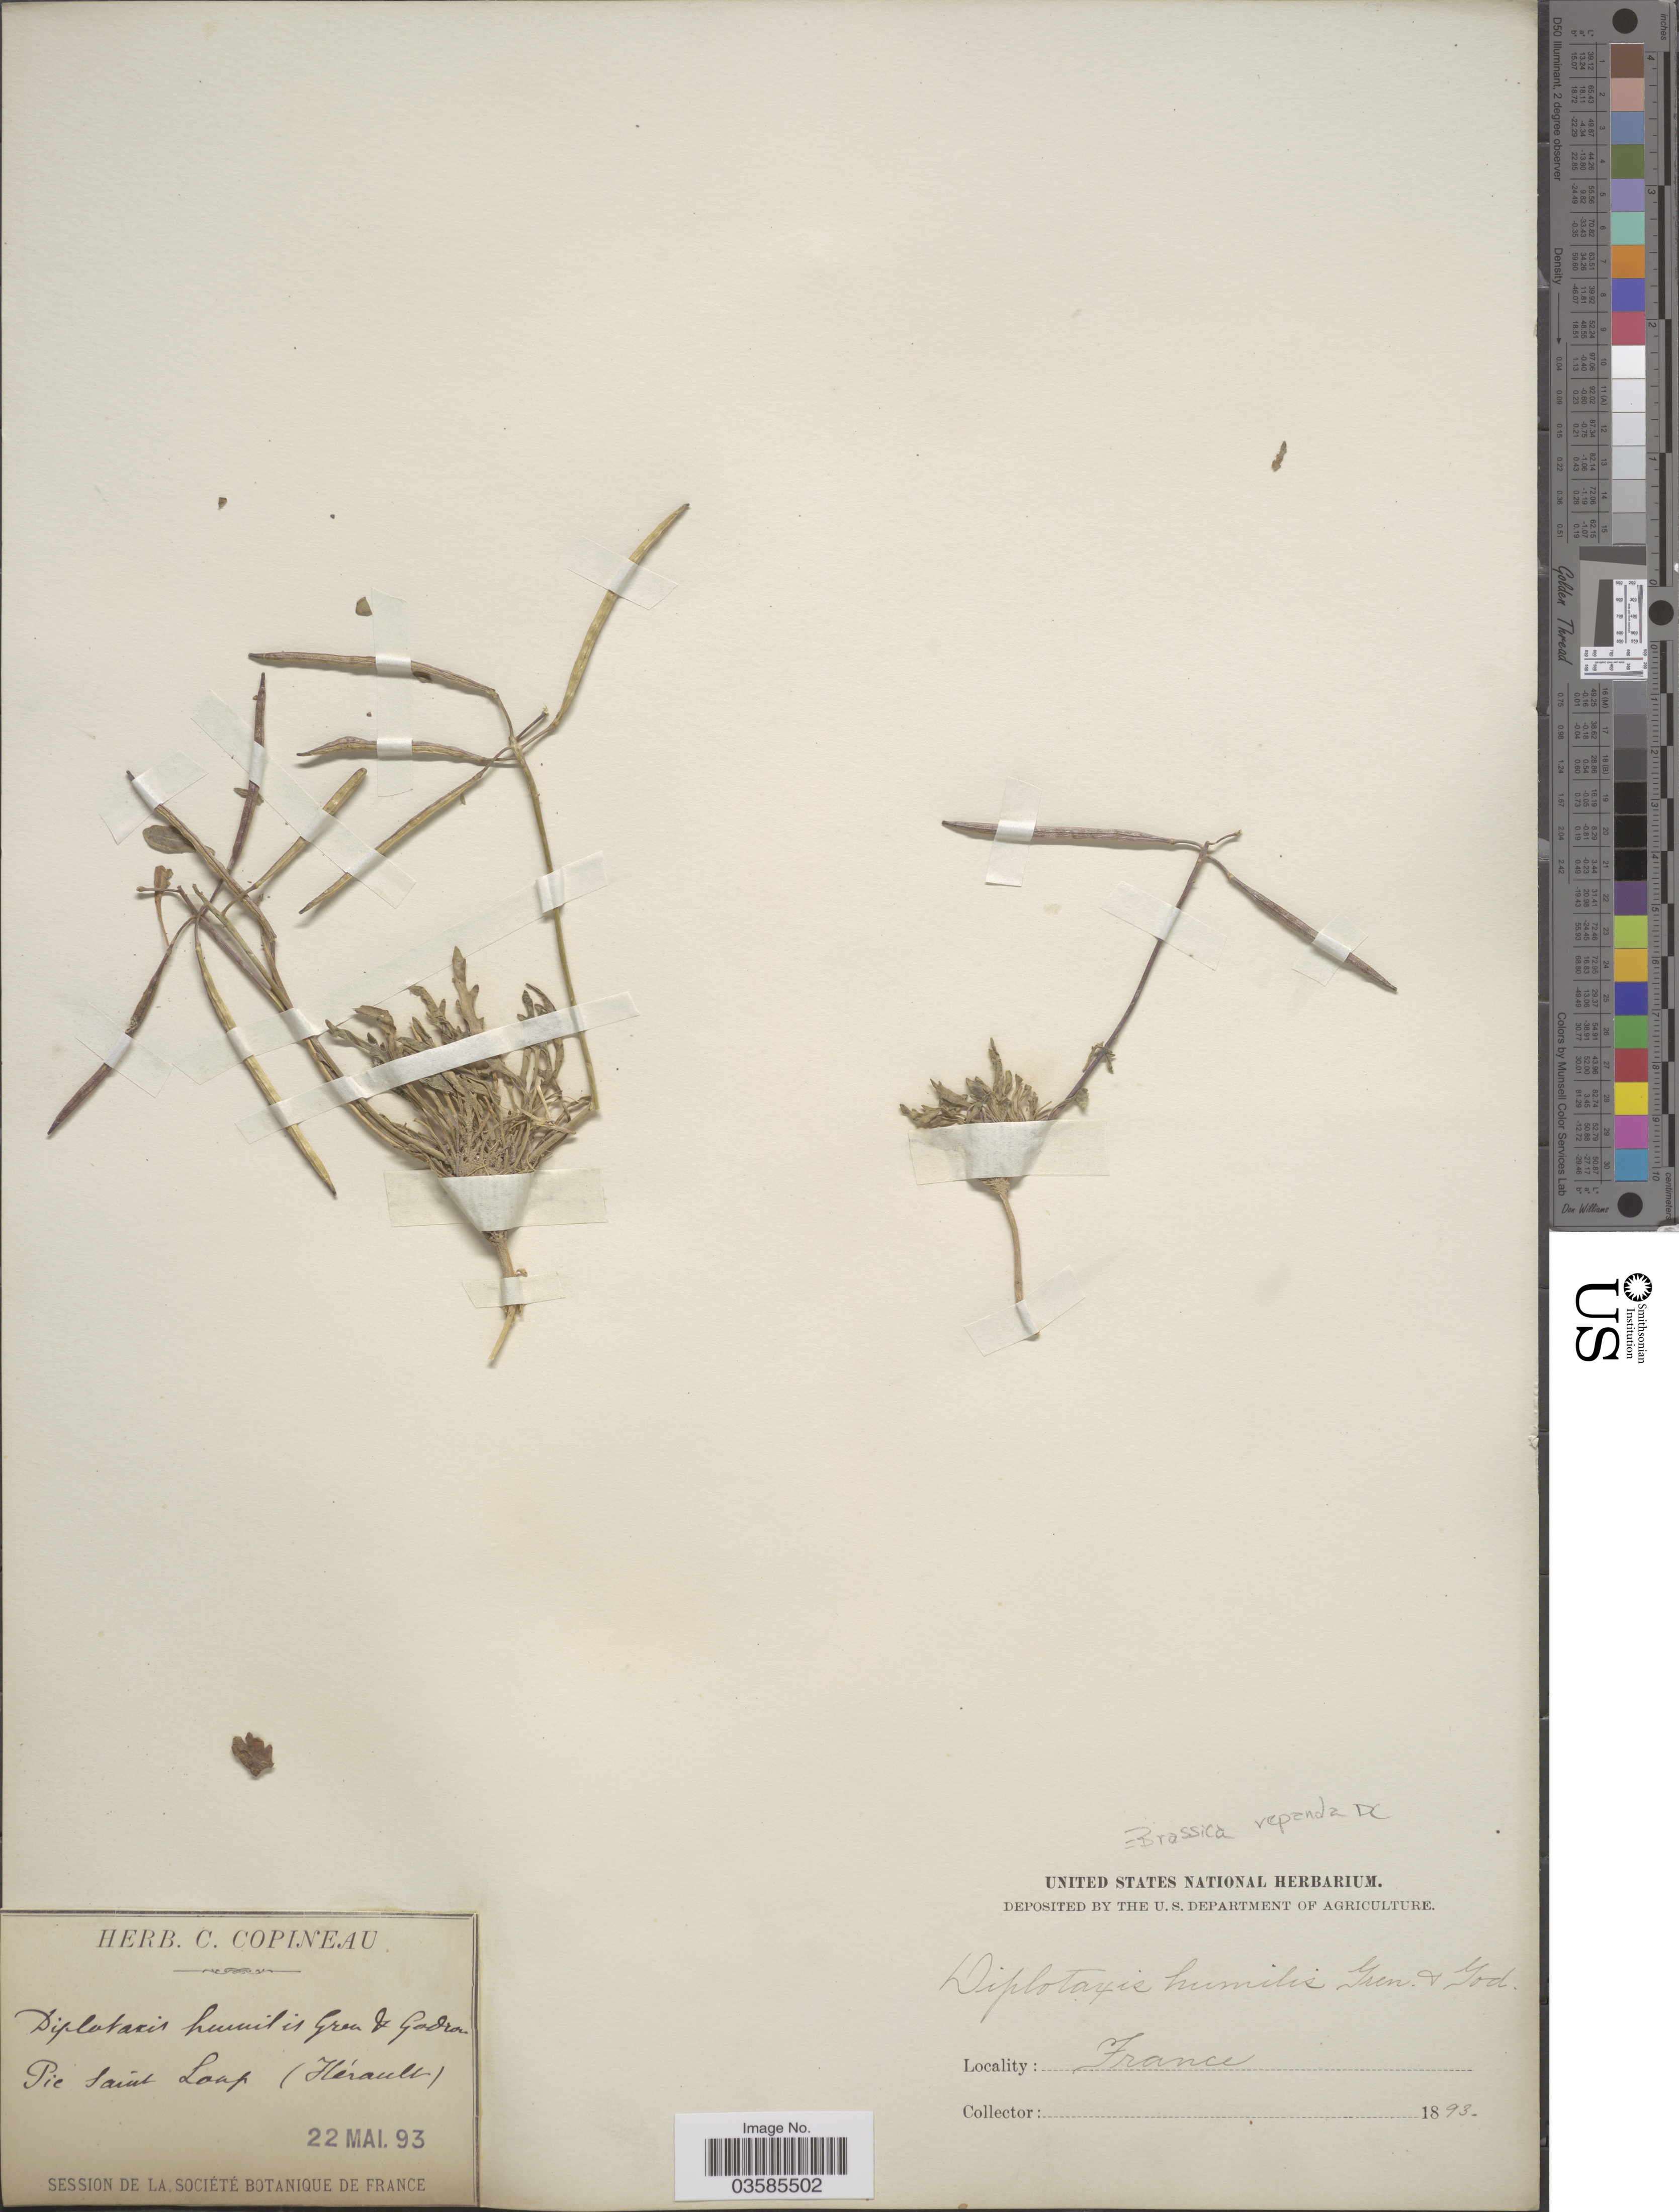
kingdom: Plantae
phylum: Tracheophyta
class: Magnoliopsida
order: Brassicales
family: Brassicaceae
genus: Brassica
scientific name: Brassica repanda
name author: (Willd.) DC.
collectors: C. Copineau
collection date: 1893-03-22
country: France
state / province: Occitanie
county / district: Hérault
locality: Pic Saint Loup (Hérault).